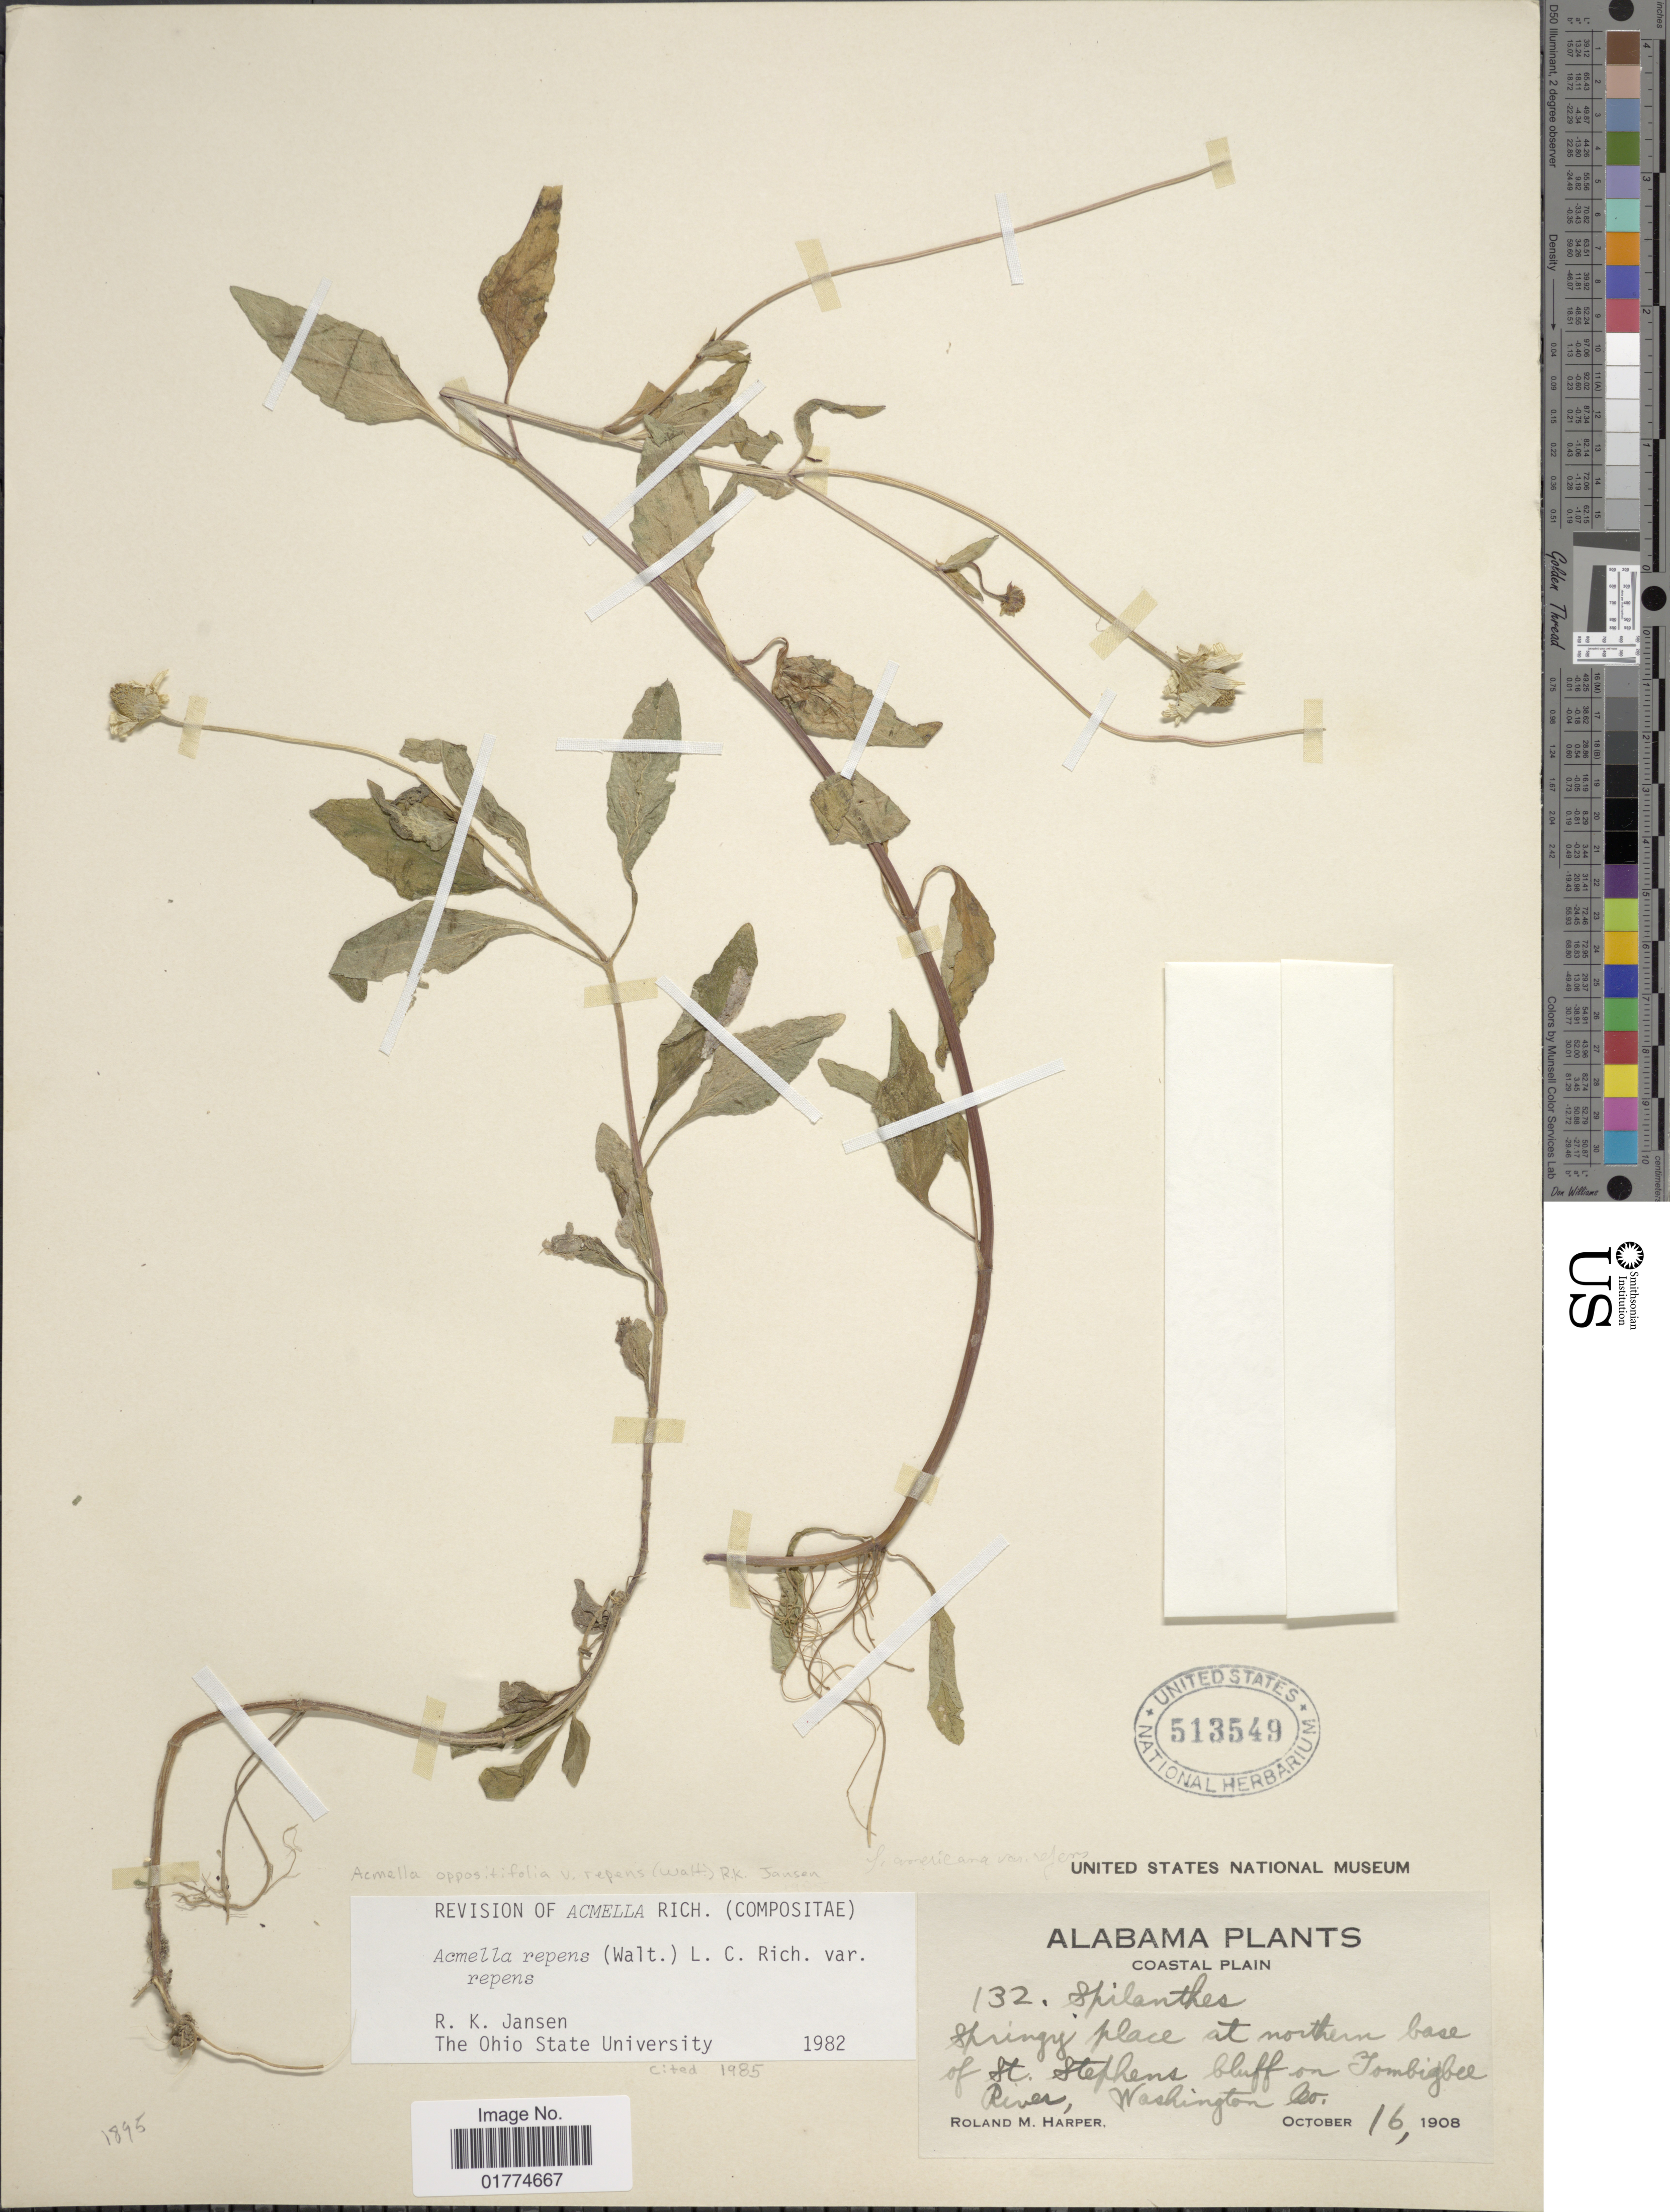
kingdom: Plantae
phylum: Tracheophyta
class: Magnoliopsida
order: Asterales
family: Asteraceae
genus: Acmella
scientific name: Acmella oppositifolia var. repens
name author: (Walter) R.K. Jansen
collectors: R. M. Harper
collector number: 132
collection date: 1908-10-16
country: United States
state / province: Alabama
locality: Coastal Plain. northern base of St. Stephens bluff on Tombigbee River, Washington Co.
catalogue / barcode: US 513549